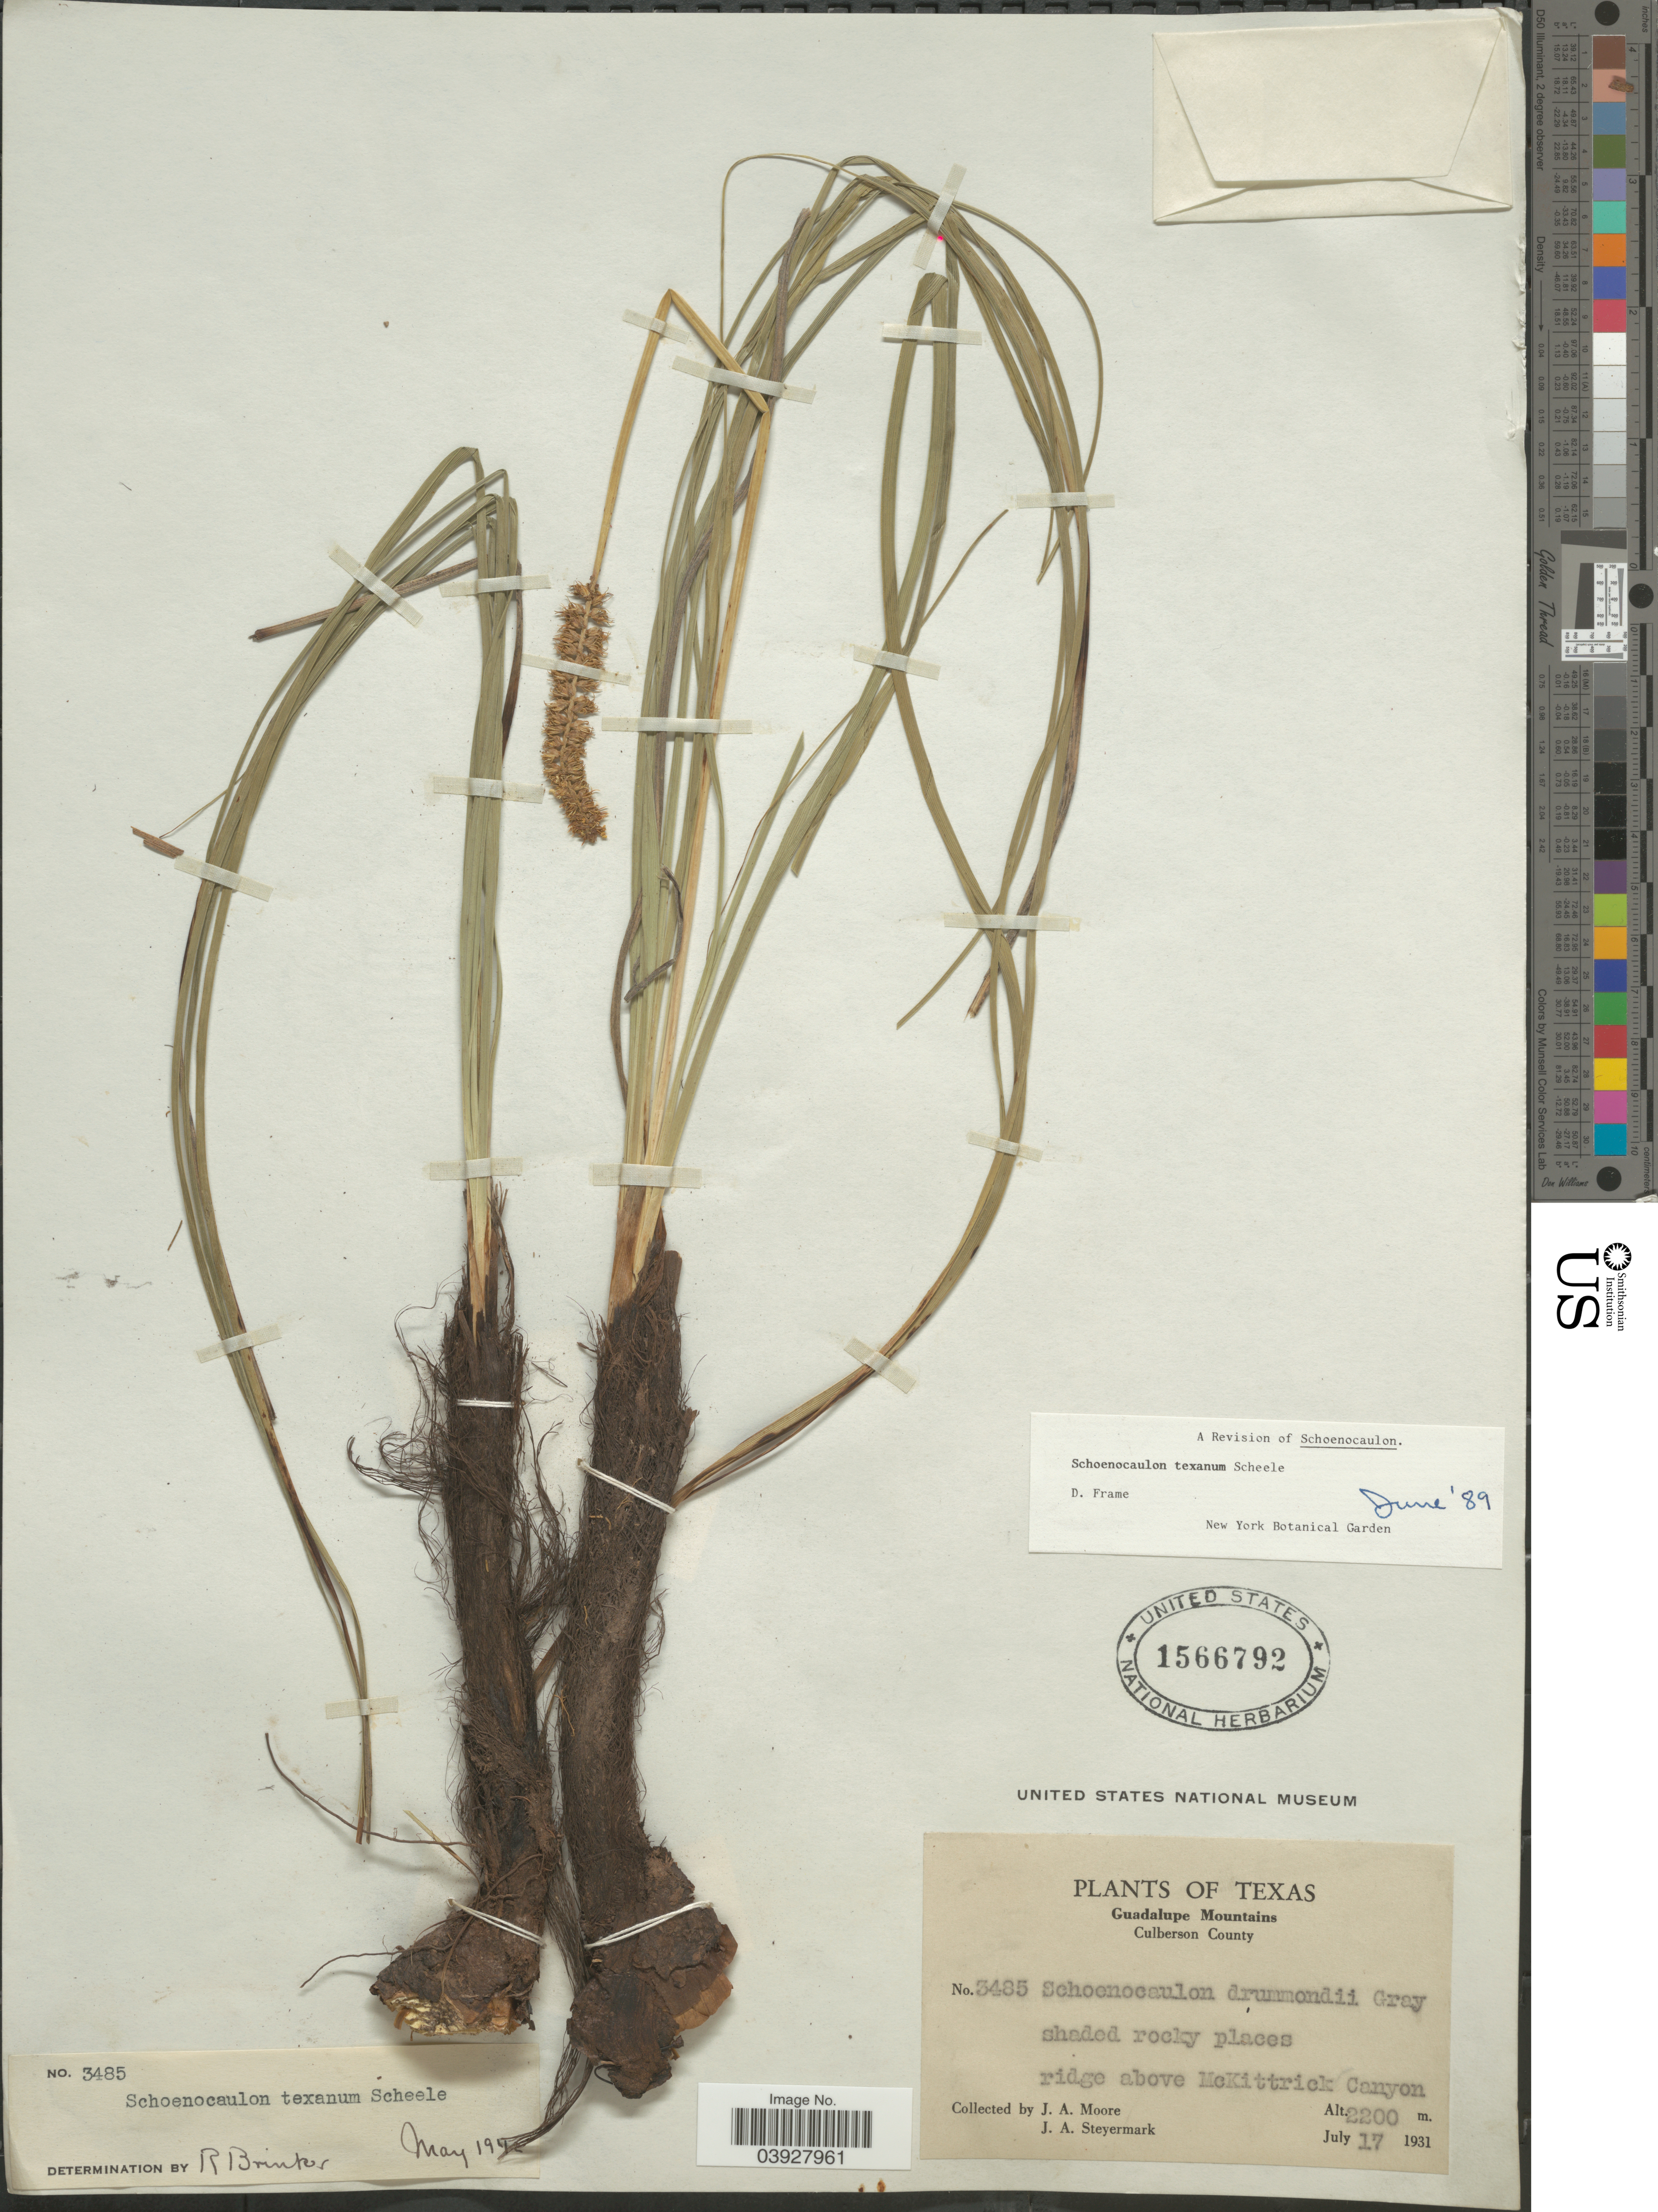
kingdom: Plantae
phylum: Tracheophyta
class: Liliopsida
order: Liliales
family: Melanthiaceae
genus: Schoenocaulon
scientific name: Schoenocaulon texanum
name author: Scheele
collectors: J. A. Moore & J. Steyermark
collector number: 3485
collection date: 1931-07-17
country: United States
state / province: Texas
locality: Guadalupe Mountains. Culberson County. Ridge above McKittrick Canyon.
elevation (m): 2200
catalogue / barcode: US 1566792